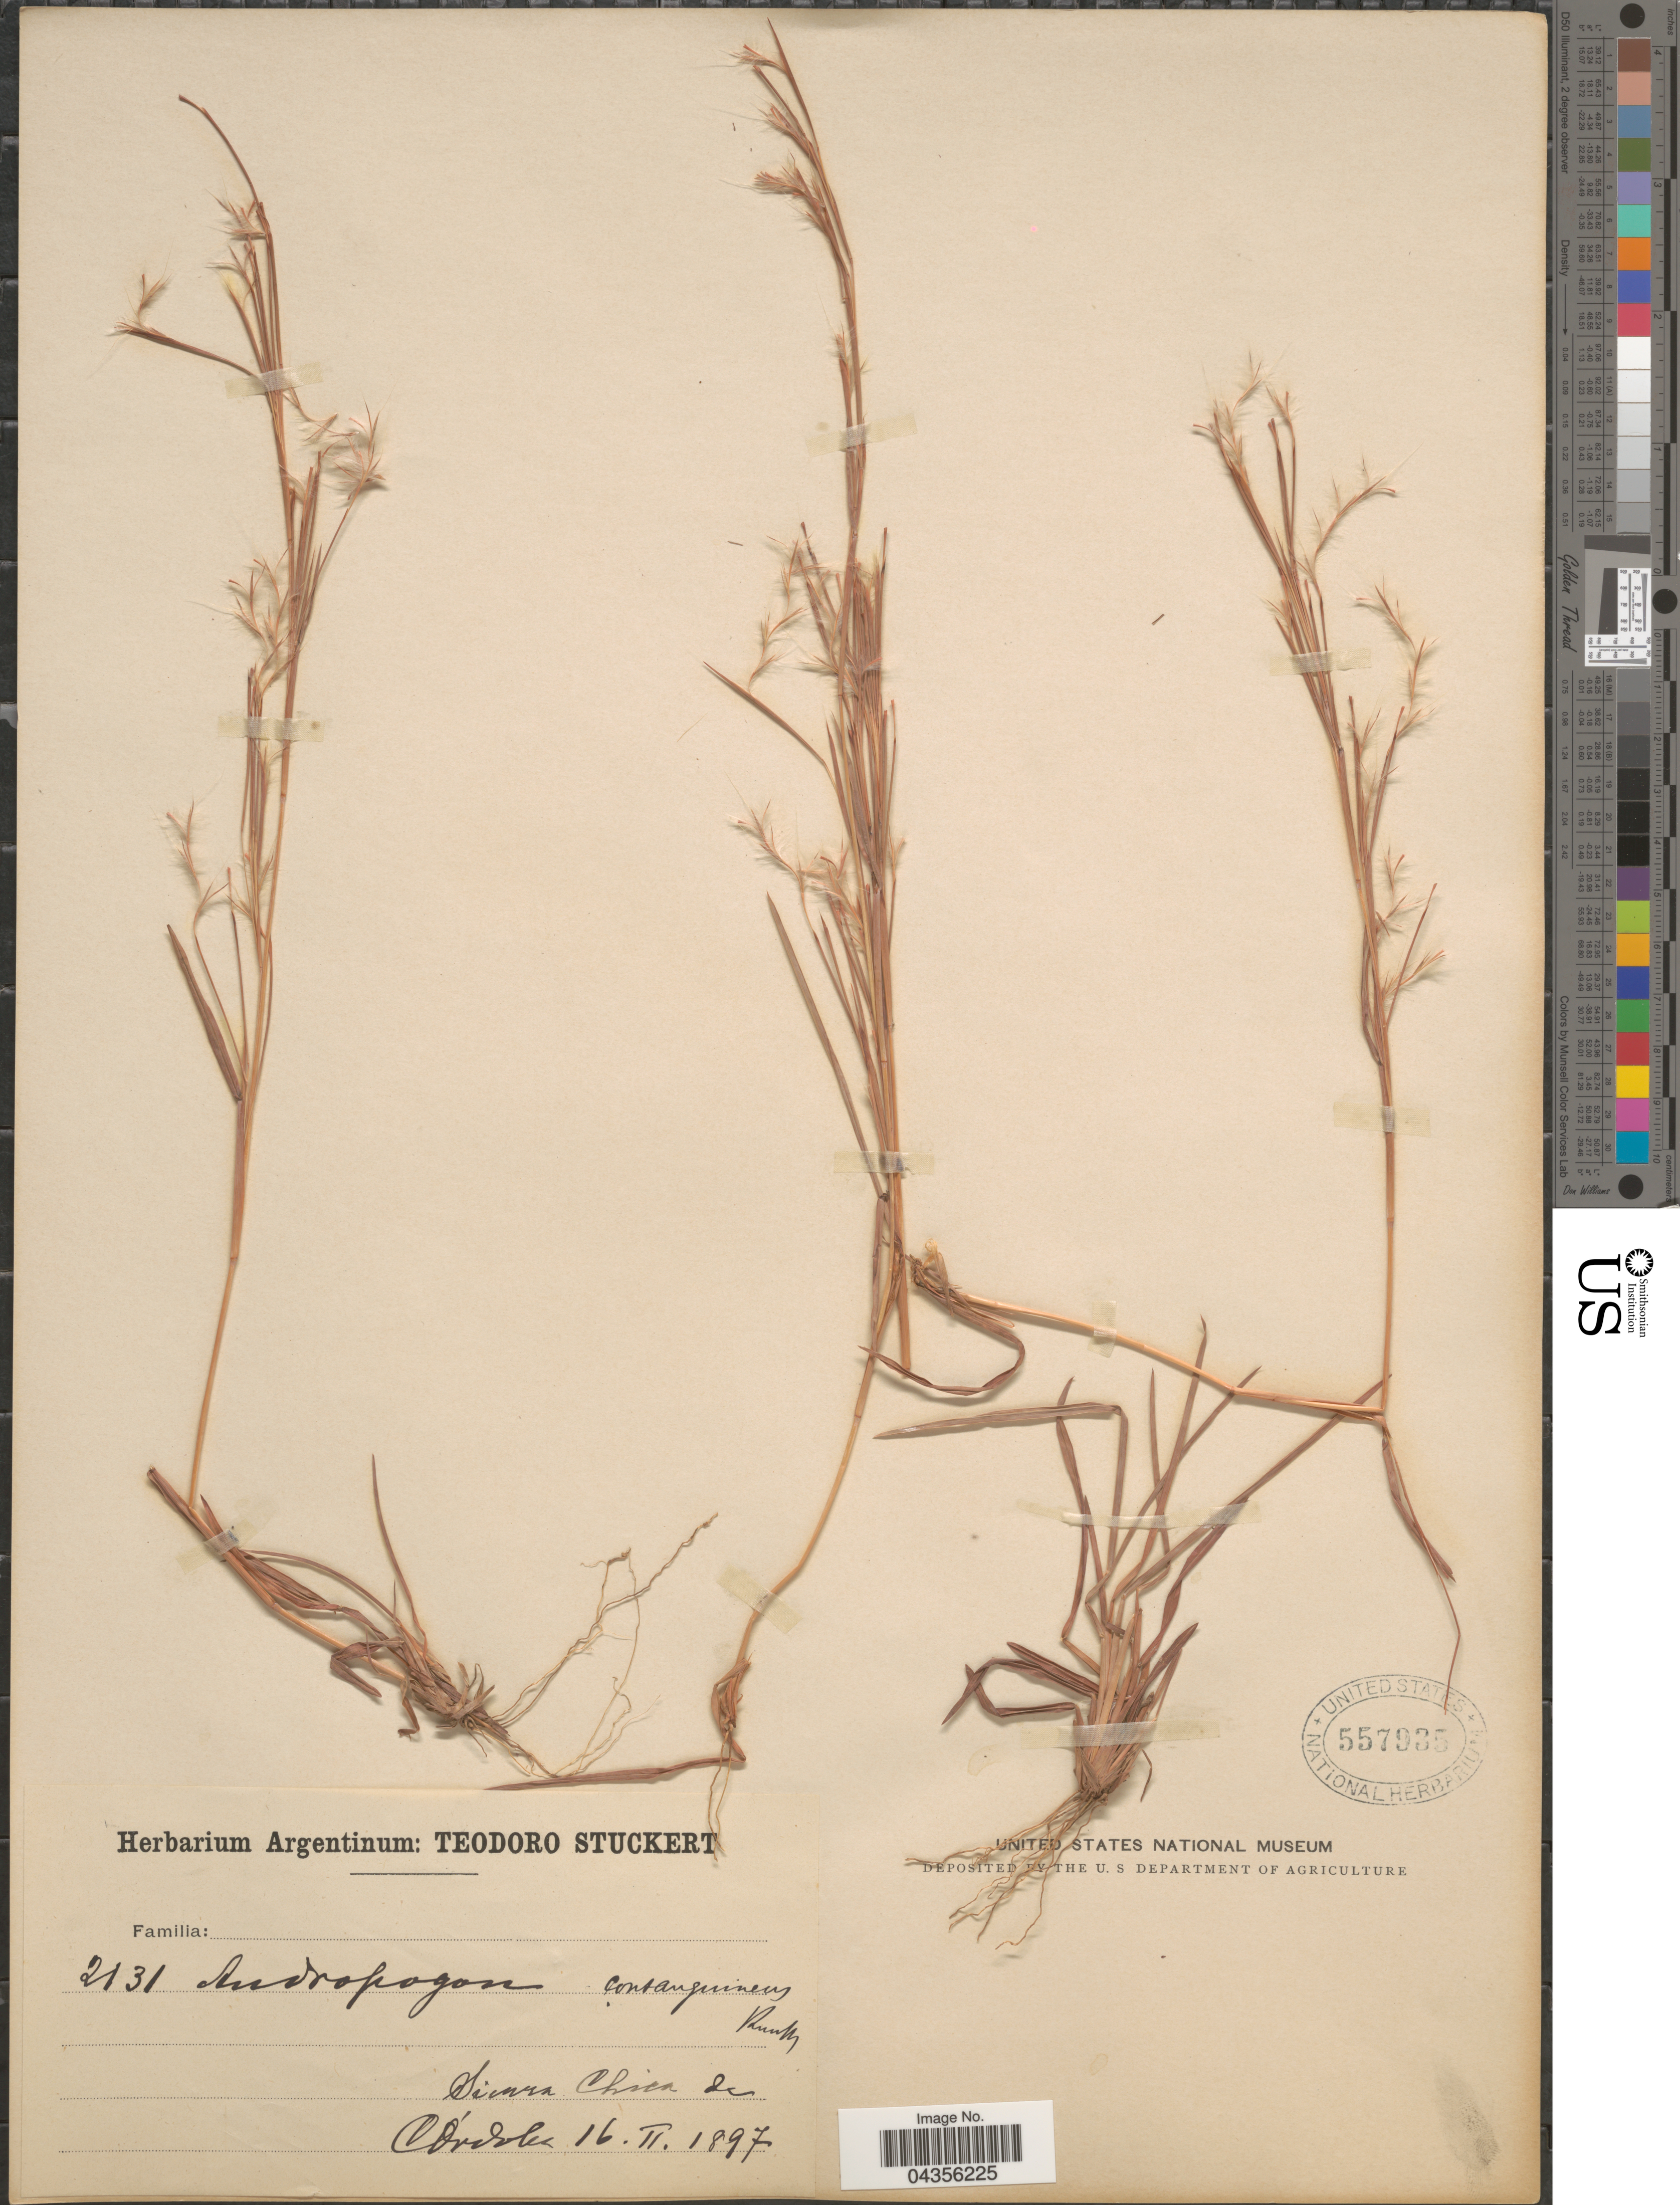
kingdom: Plantae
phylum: Tracheophyta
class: Liliopsida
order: Poales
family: Poaceae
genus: Schizachyrium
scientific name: Schizachyrium condensatum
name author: (Kunth) Nees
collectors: T. Stuckert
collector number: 2131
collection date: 1897-02-16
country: Argentina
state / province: Cordoba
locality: Sierra Chica de Córdoba.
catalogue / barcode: US 557935